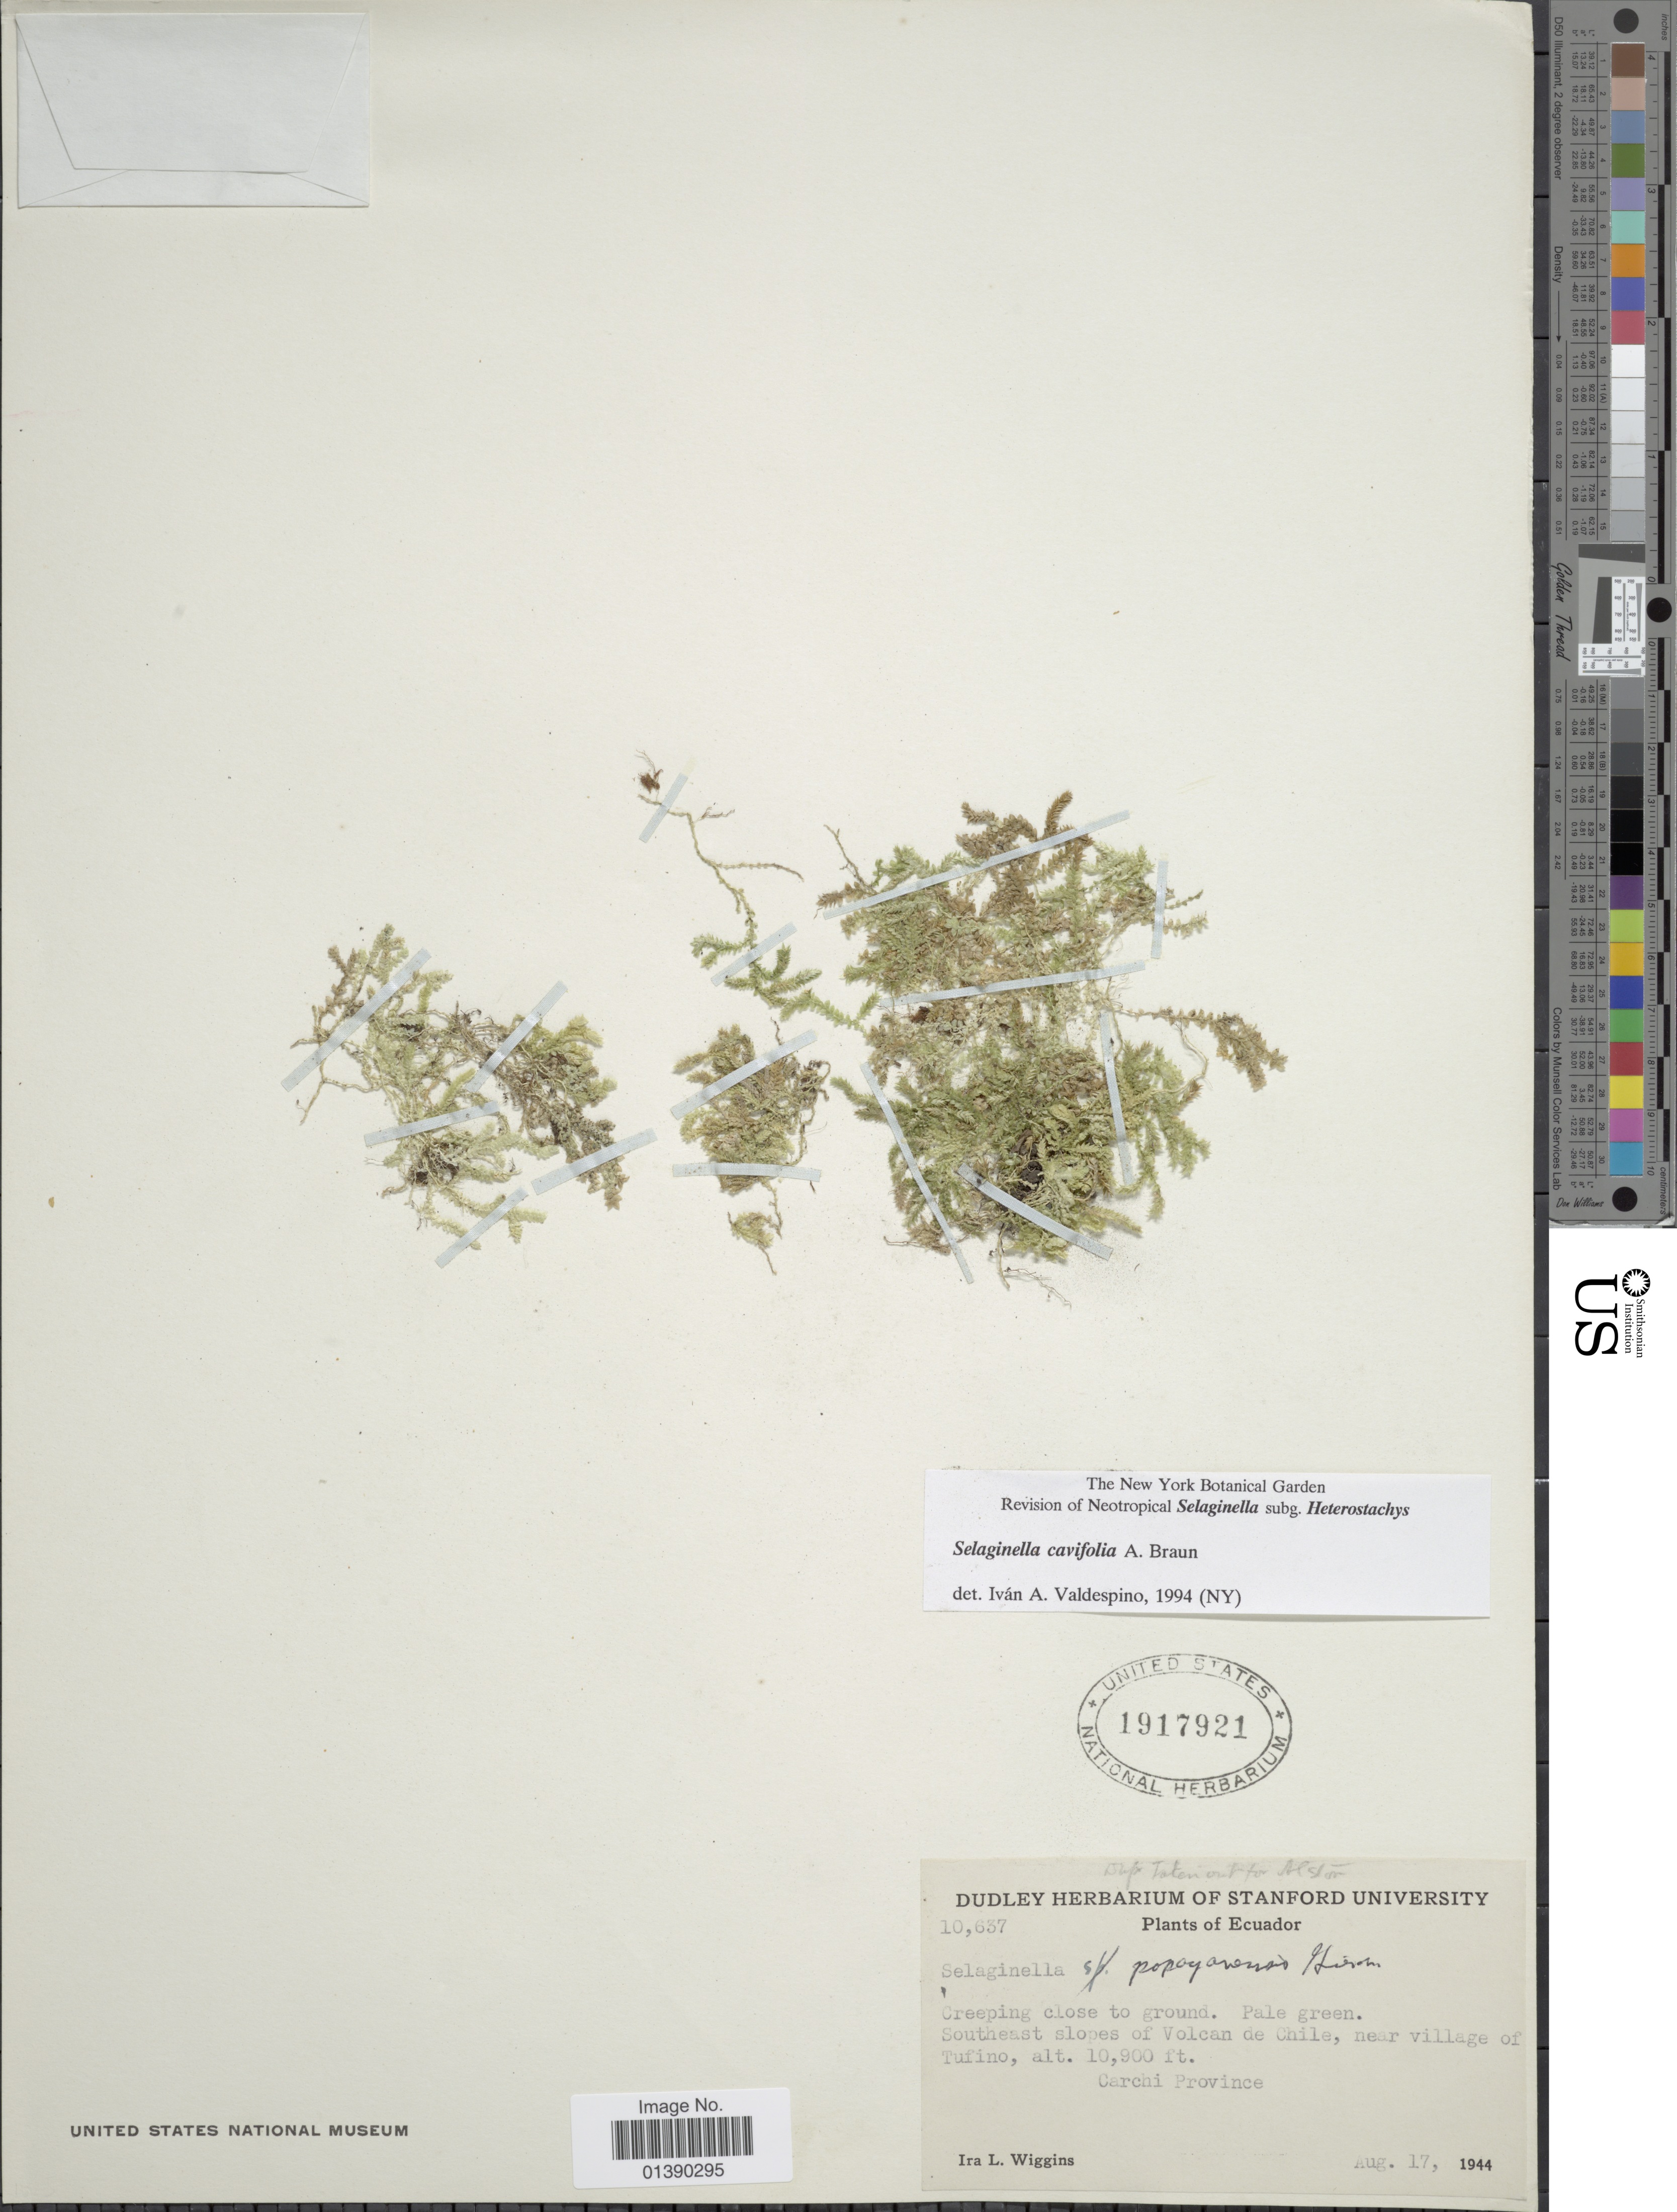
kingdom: Plantae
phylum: Tracheophyta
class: Lycopodiopsida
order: Selaginellales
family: Selaginellaceae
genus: Selaginella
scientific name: Selaginella cavifolia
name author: A. Braun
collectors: I. L. Wiggins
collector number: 10637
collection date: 1944-08-17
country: Ecuador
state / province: Carchi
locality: Southeast slopes of Volcan de Chile, near village of Tufino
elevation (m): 3322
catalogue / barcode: US 1917921